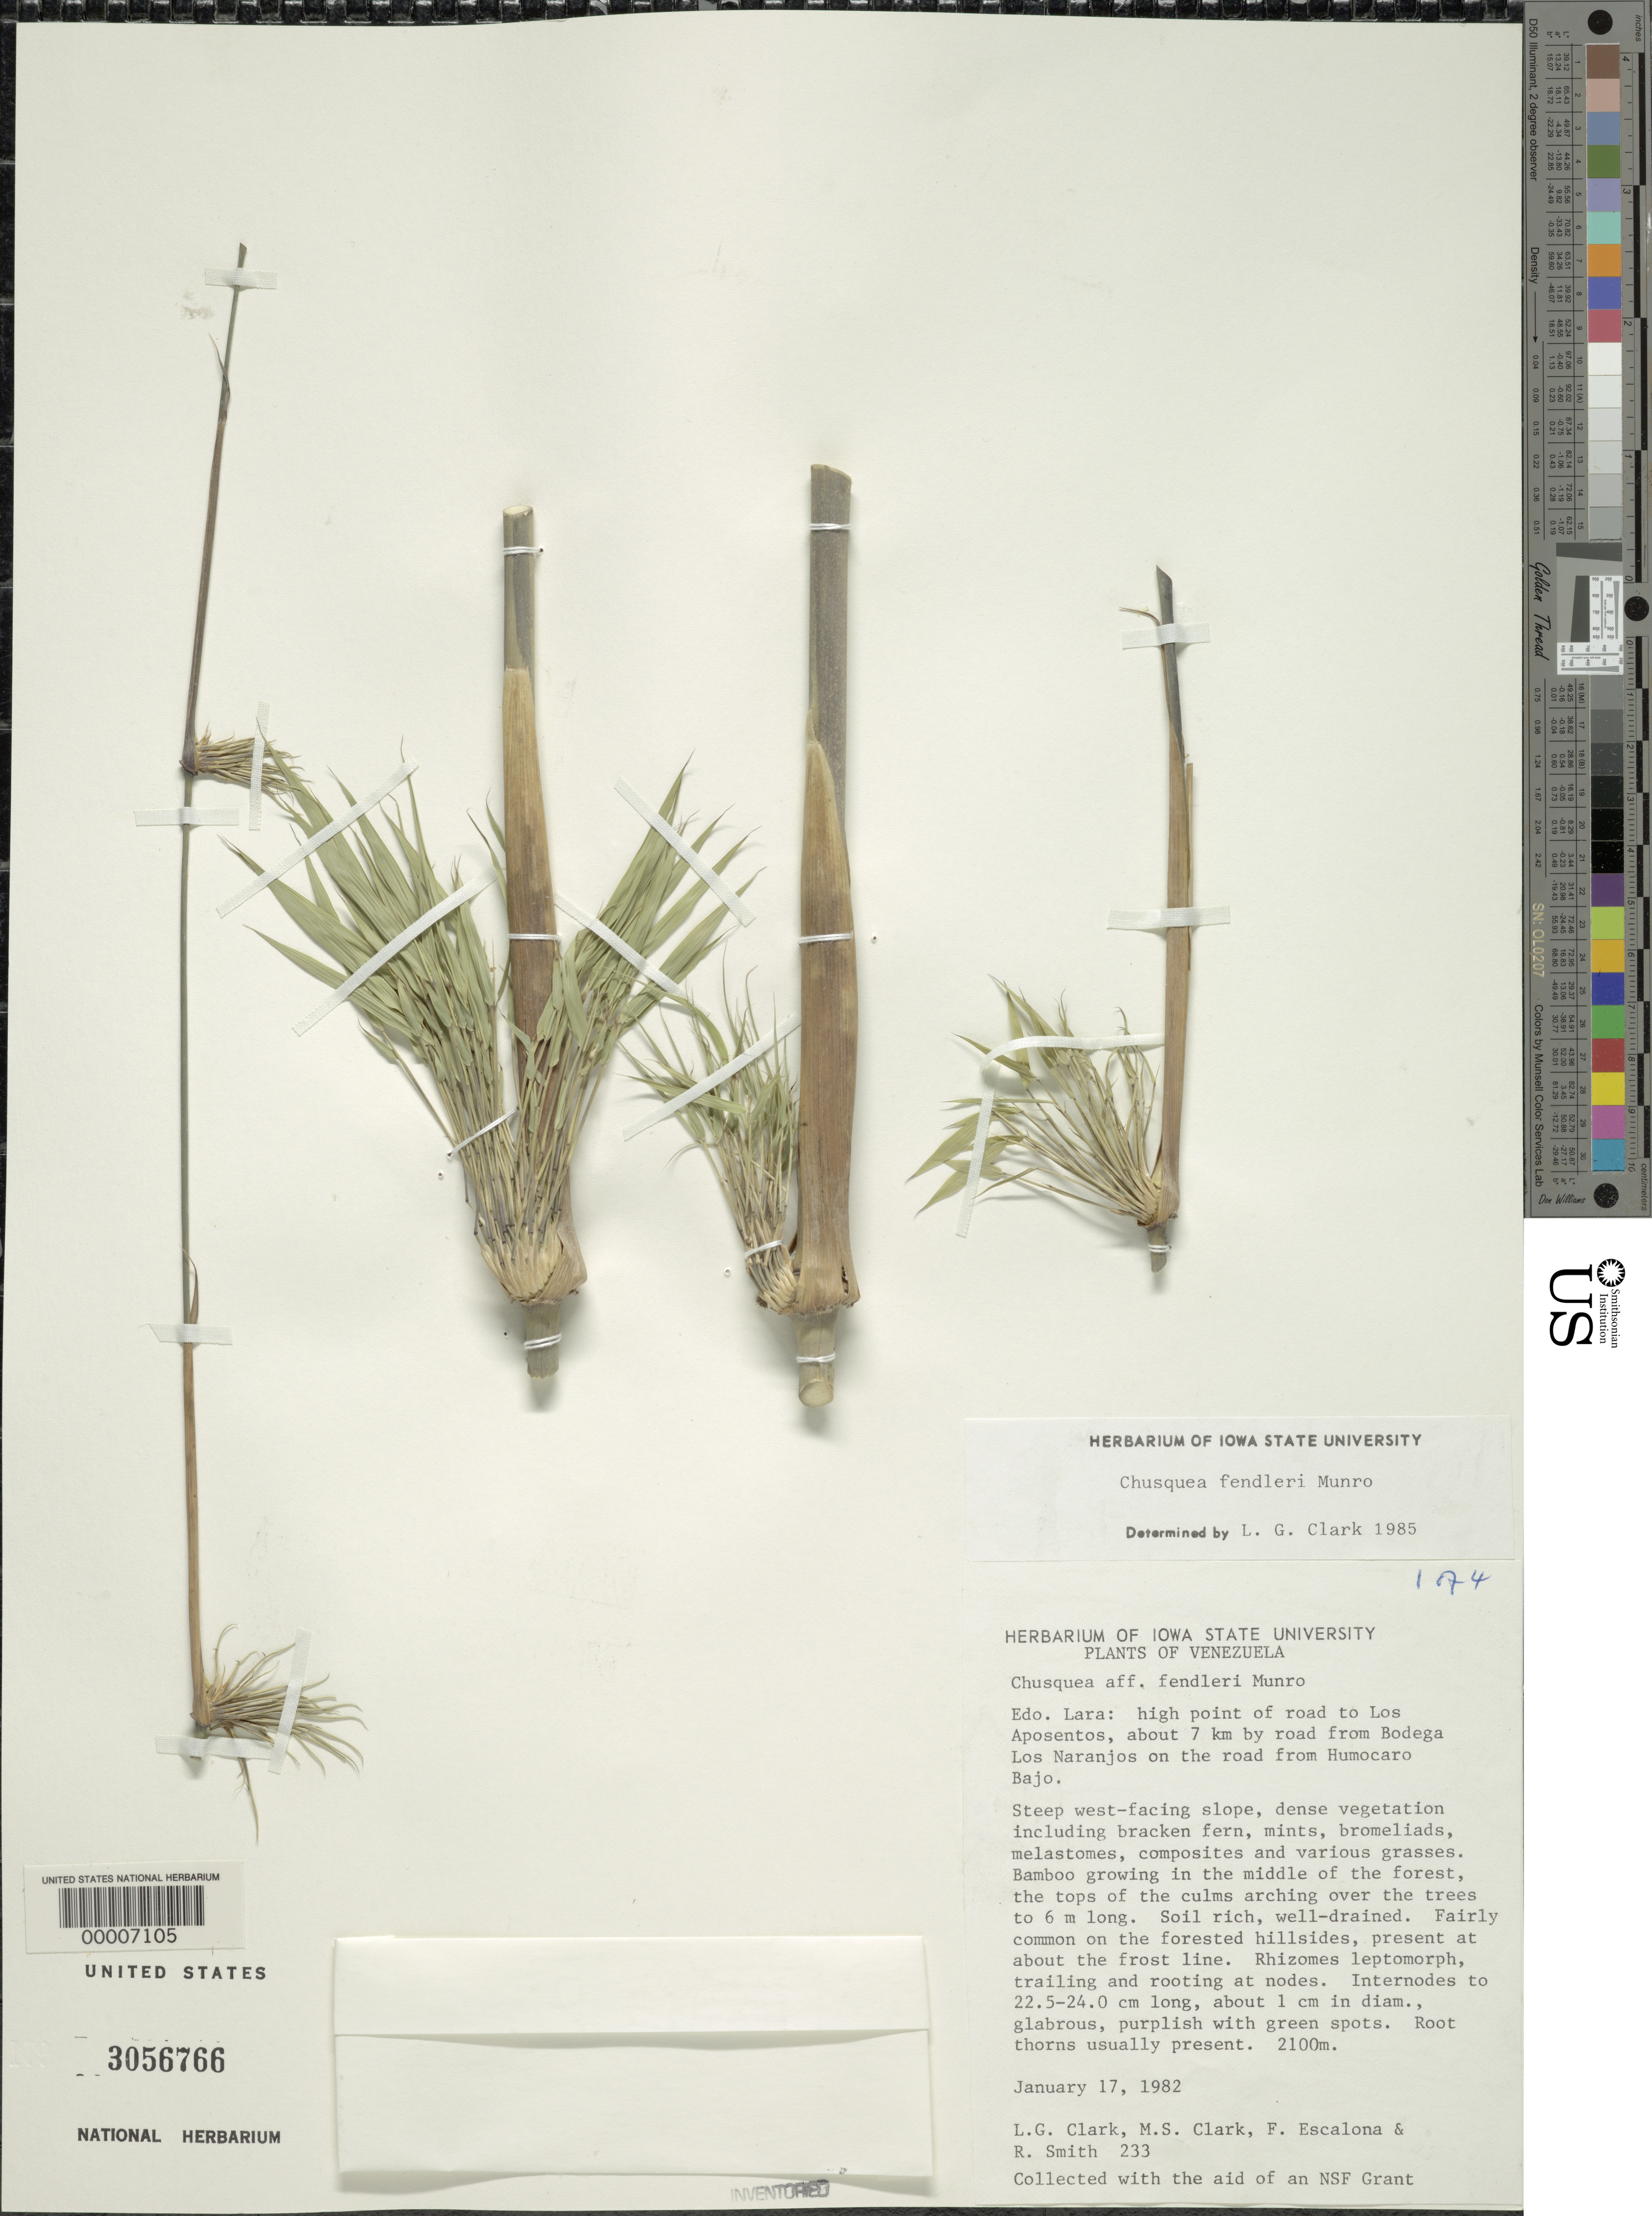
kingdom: Plantae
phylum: Tracheophyta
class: Liliopsida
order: Poales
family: Poaceae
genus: Chusquea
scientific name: Chusquea fendleri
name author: Munro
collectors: L. G. Clark, M. S. Clark, F. Escalona & R. Smith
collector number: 233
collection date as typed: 17 Jan 1982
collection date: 1982-01-17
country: Venezuela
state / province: Lara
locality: Los aposentos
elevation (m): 2100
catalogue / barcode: US 3056766